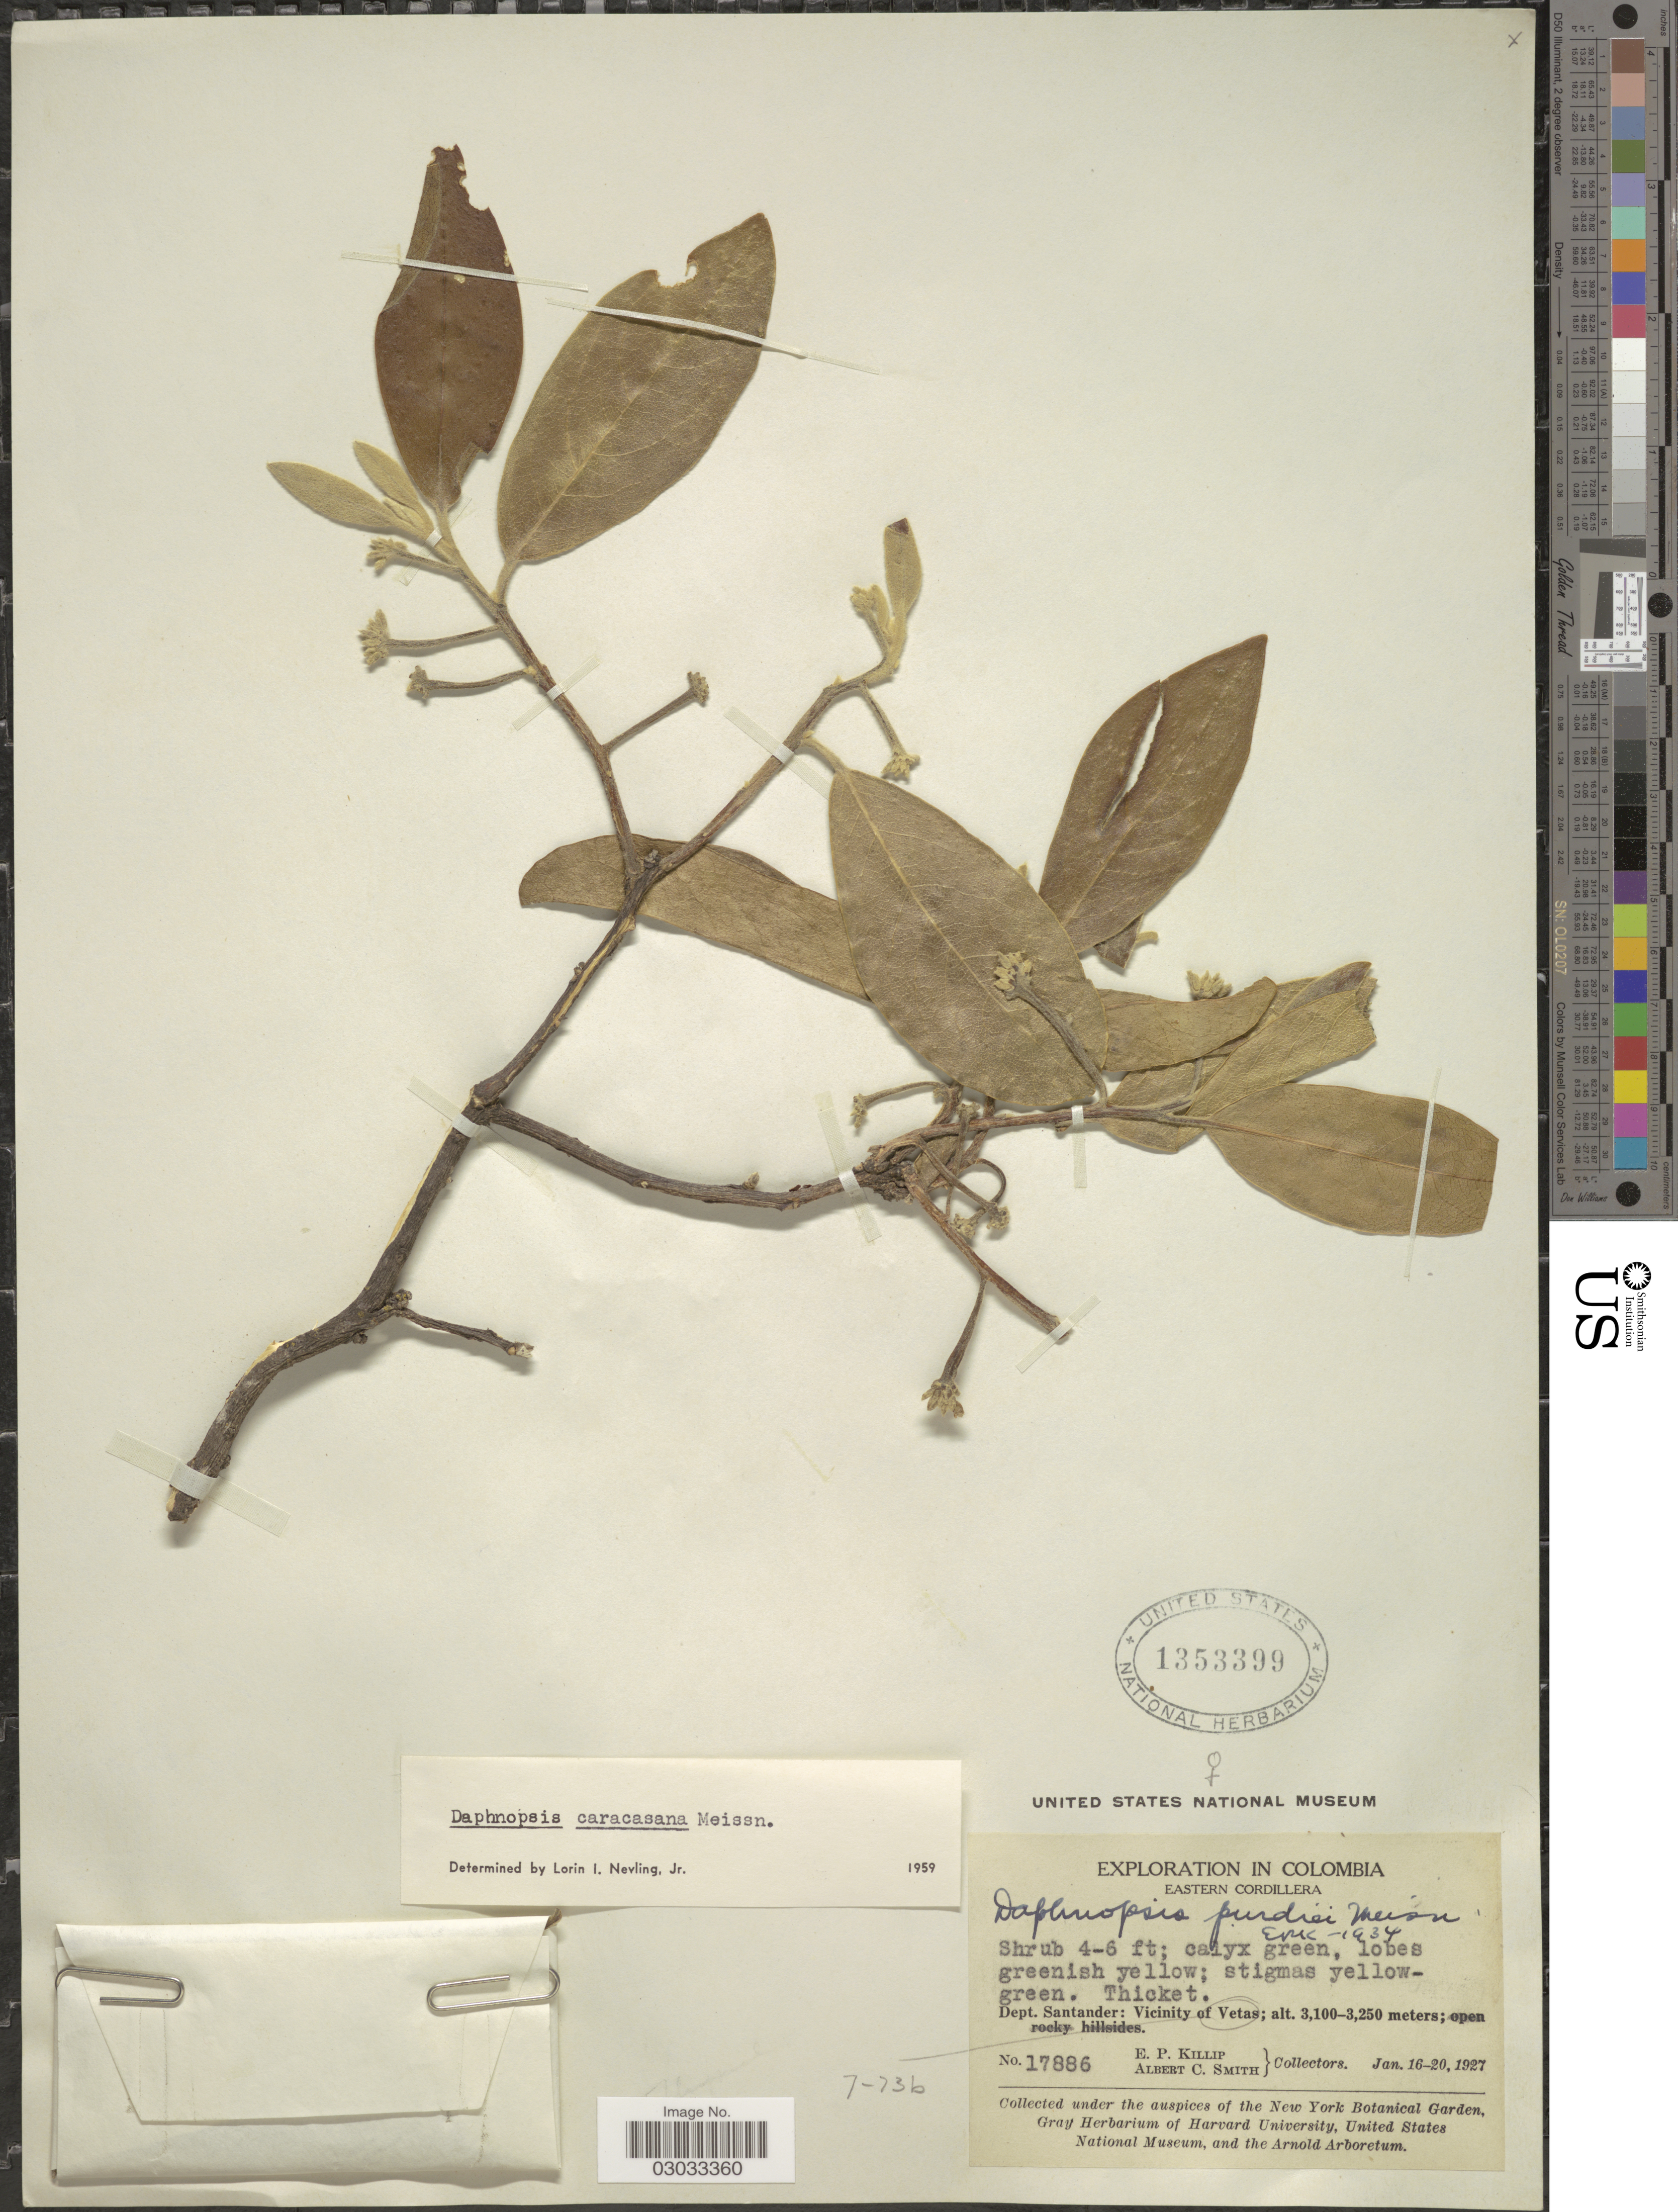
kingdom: Plantae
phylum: Tracheophyta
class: Magnoliopsida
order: Malvales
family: Thymelaeaceae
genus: Daphnopsis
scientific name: Daphnopsis caracasana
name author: Meisn.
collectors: E. P. Killip & A. C. Smith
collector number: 17886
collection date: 1927-01-16/1927-01-20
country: Colombia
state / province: Santander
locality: Eastern Cordillera. Dept. Santander: Vicinity of Vetas.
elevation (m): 3100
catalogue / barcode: US 1353399